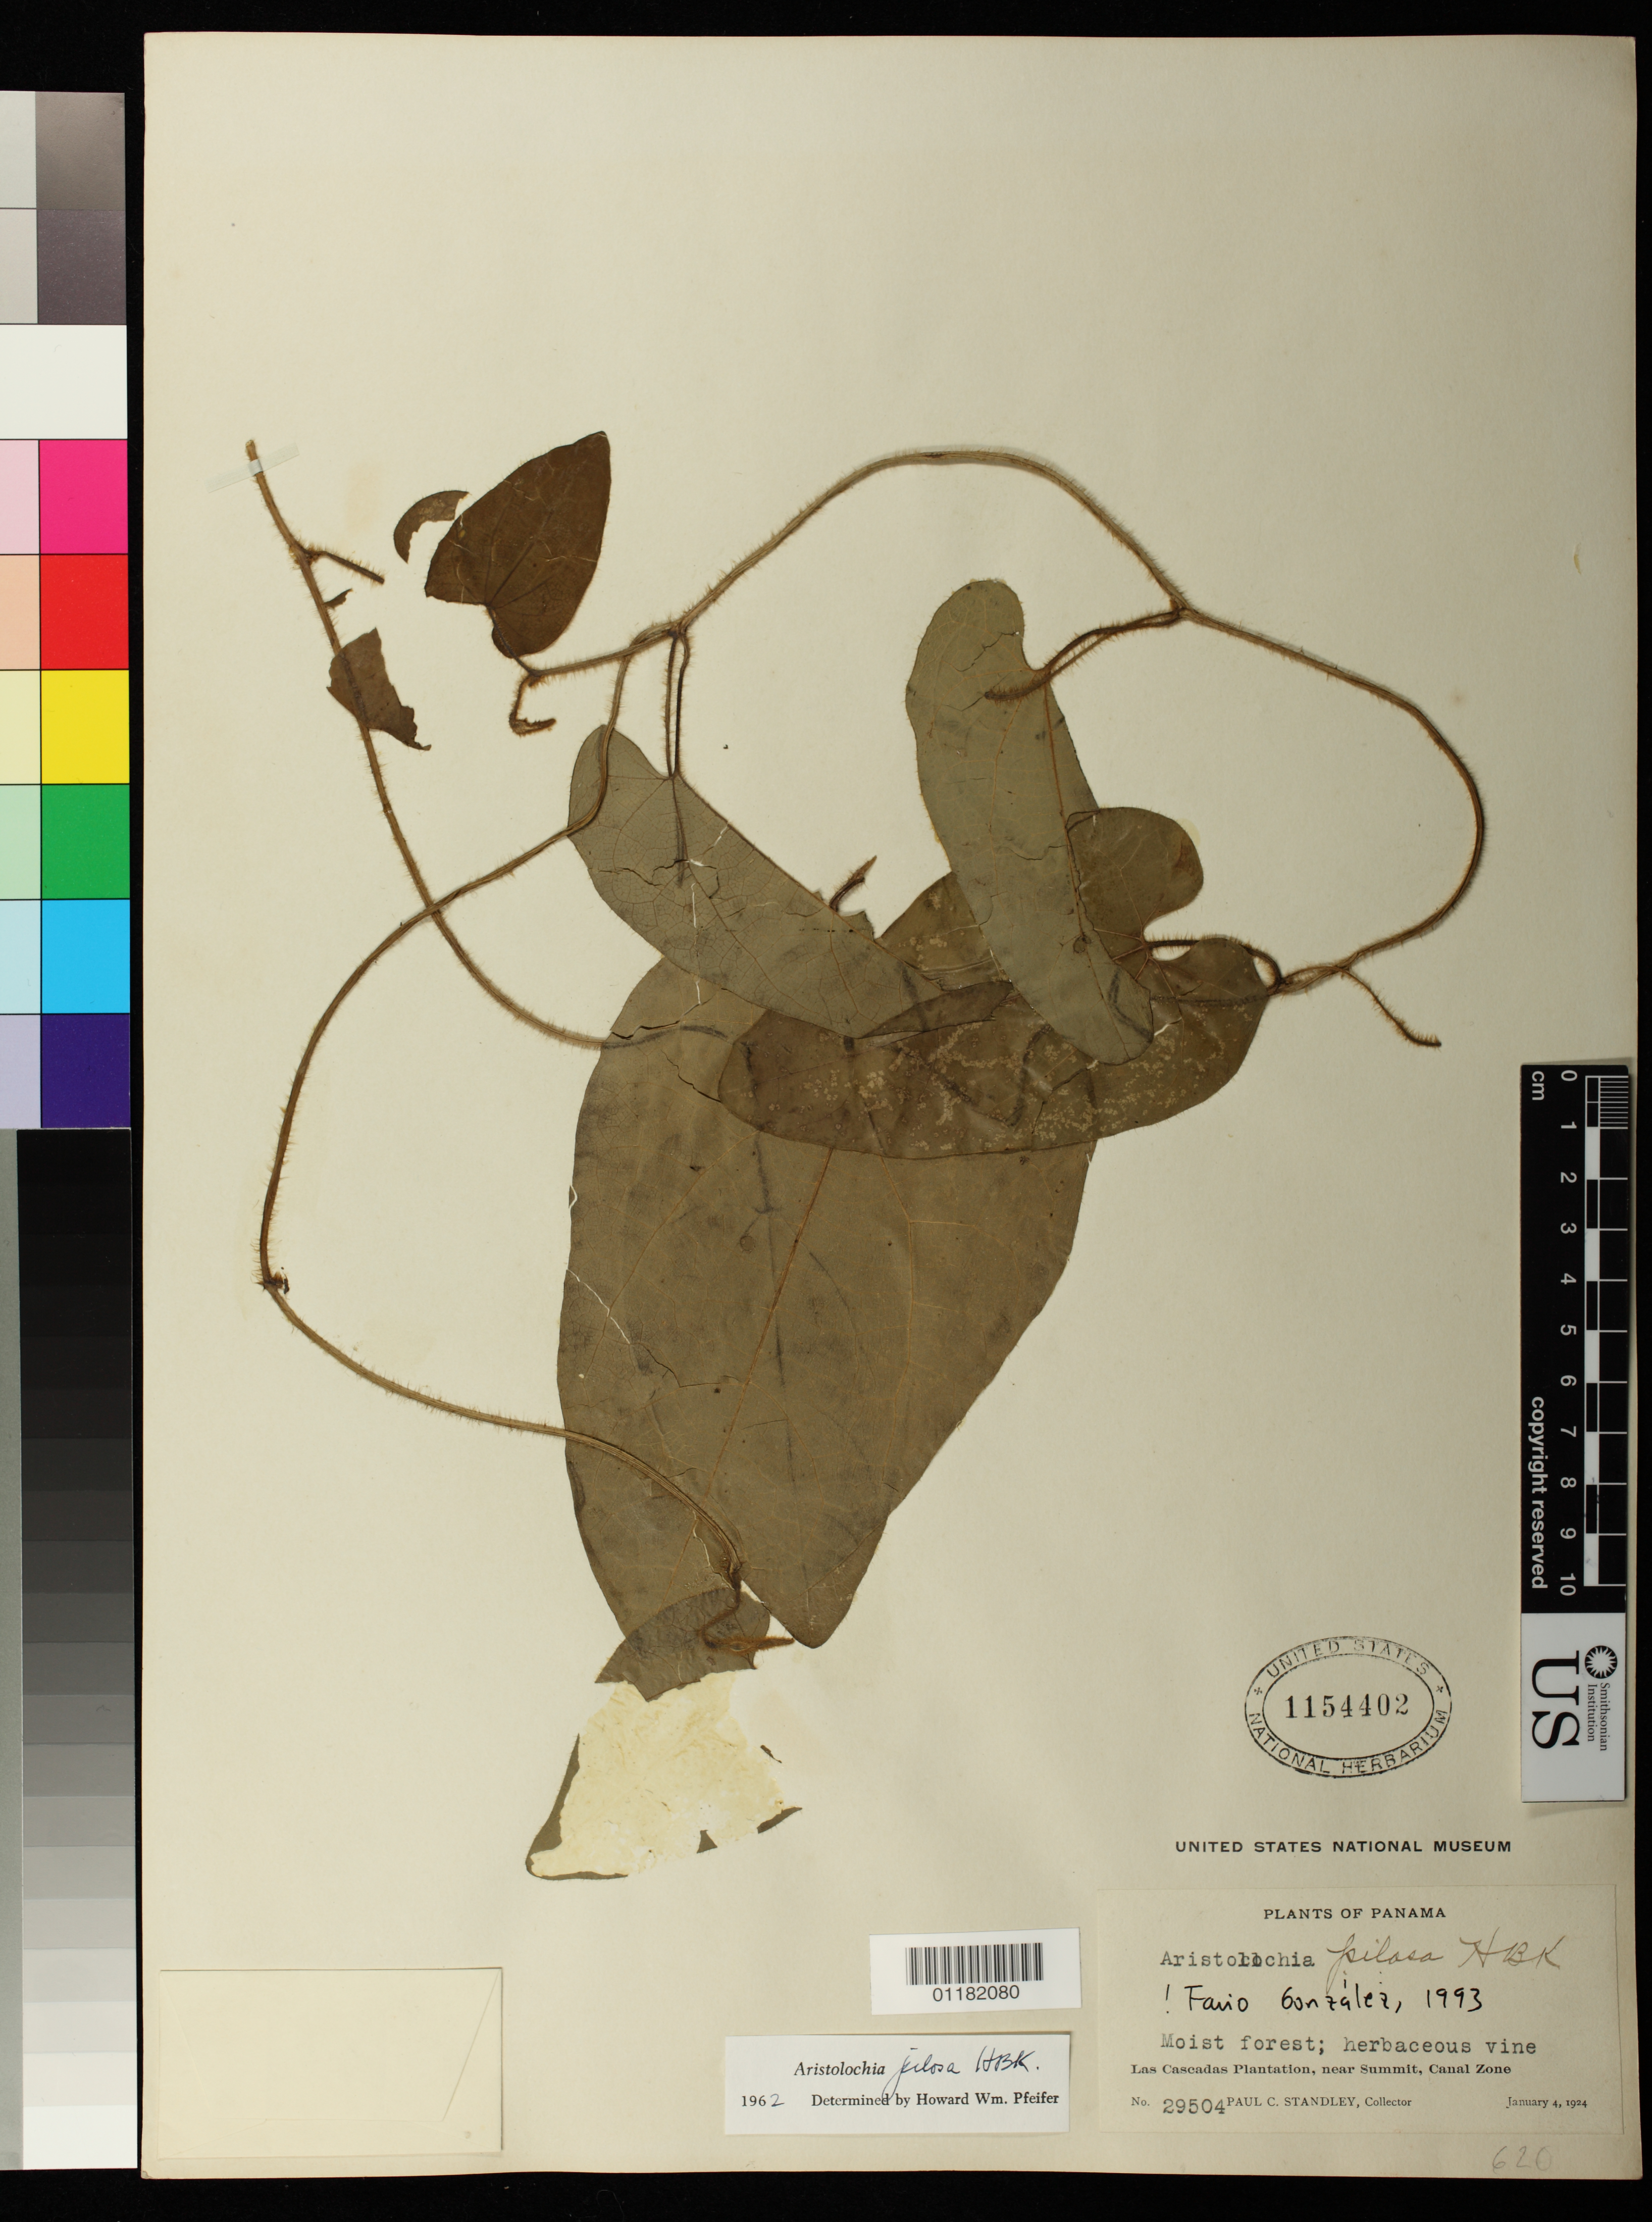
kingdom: Plantae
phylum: Tracheophyta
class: Magnoliopsida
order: Piperales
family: Aristolochiaceae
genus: Aristolochia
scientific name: Aristolochia pilosa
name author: Kunth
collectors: P. C. Standley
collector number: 29504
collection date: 1924-01-04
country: Panama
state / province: Panamá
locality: Las Cascadas Plantation, near Summit, Canal Zone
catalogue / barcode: US 1154402